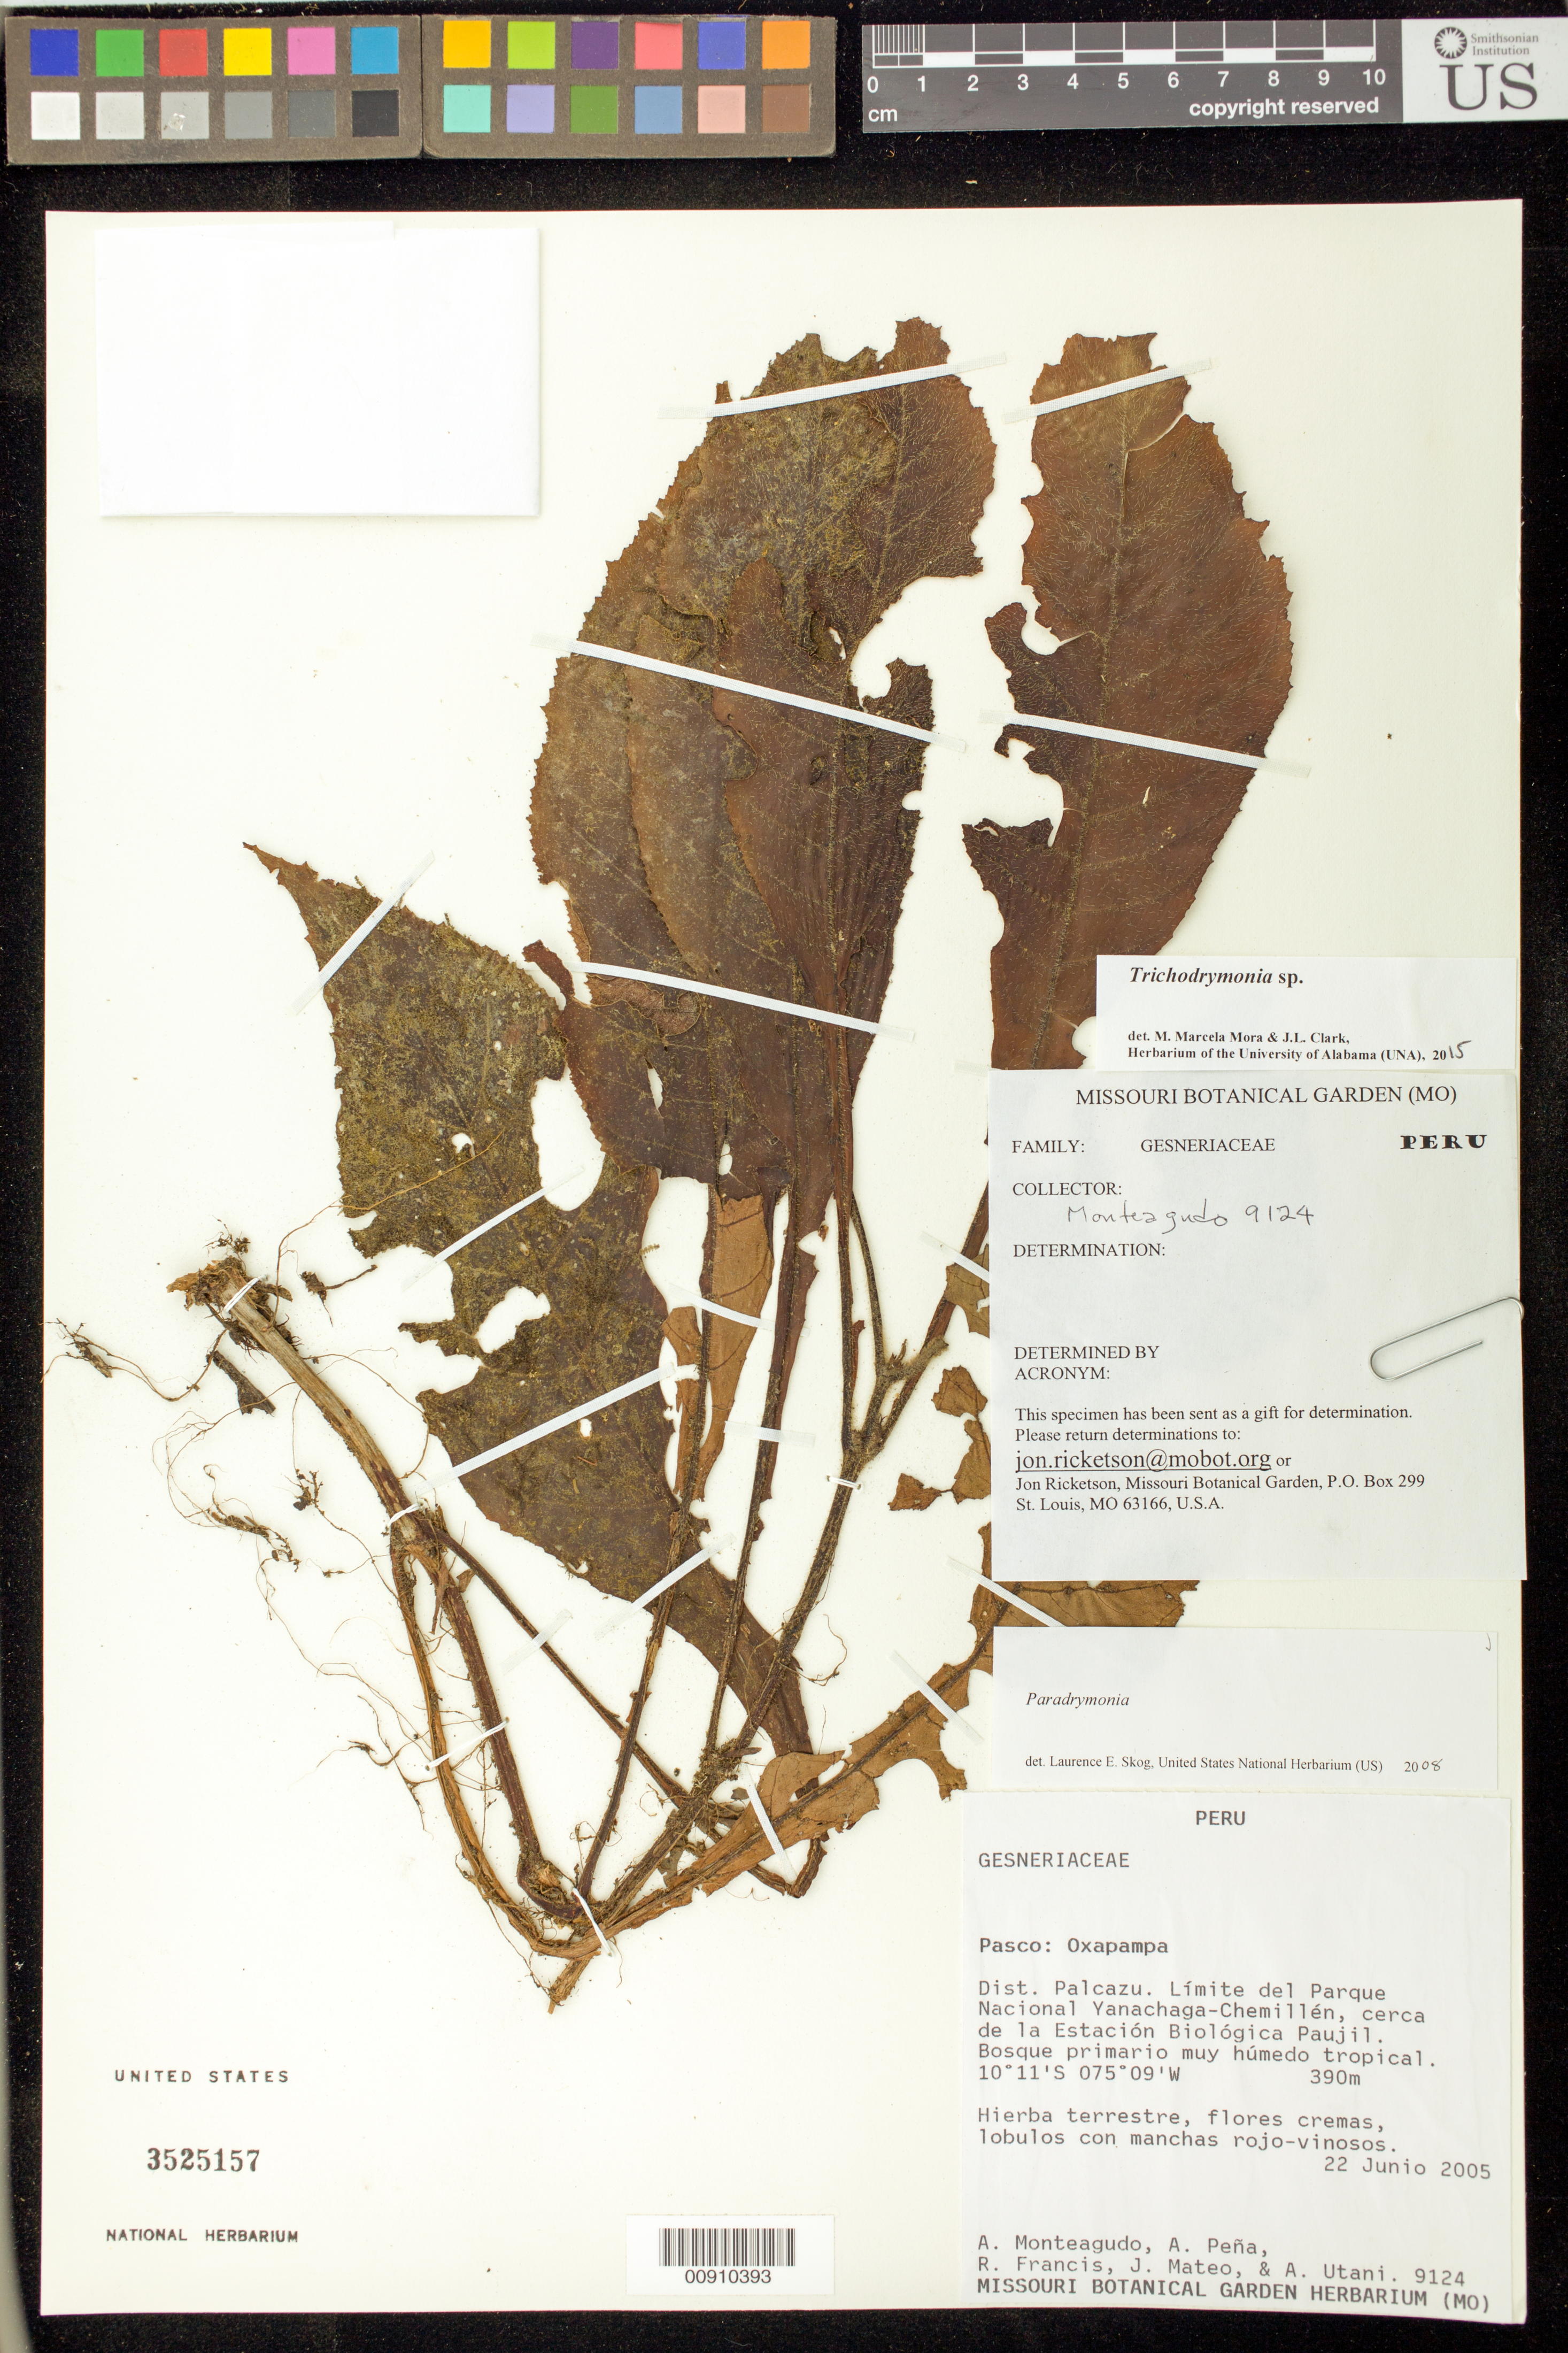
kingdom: Plantae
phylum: Tracheophyta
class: Magnoliopsida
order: Lamiales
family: Gesneriaceae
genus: Trichodrymonia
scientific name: Trichodrymonia sp.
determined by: Mora, M. M.; Clark, J. L.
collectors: A. Monteagudo & et al.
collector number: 9124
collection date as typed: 22 Jun 2005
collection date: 2005-06-22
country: Peru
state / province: Pasco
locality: Pasco: Oxapampa. Dist. Palcazu. Limite del Parque Nacional Yanachaga-Chemillén, cerca de la Estación Biológica Paujil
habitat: Bosque primario muy húmedo tropical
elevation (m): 390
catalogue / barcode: US 3525157